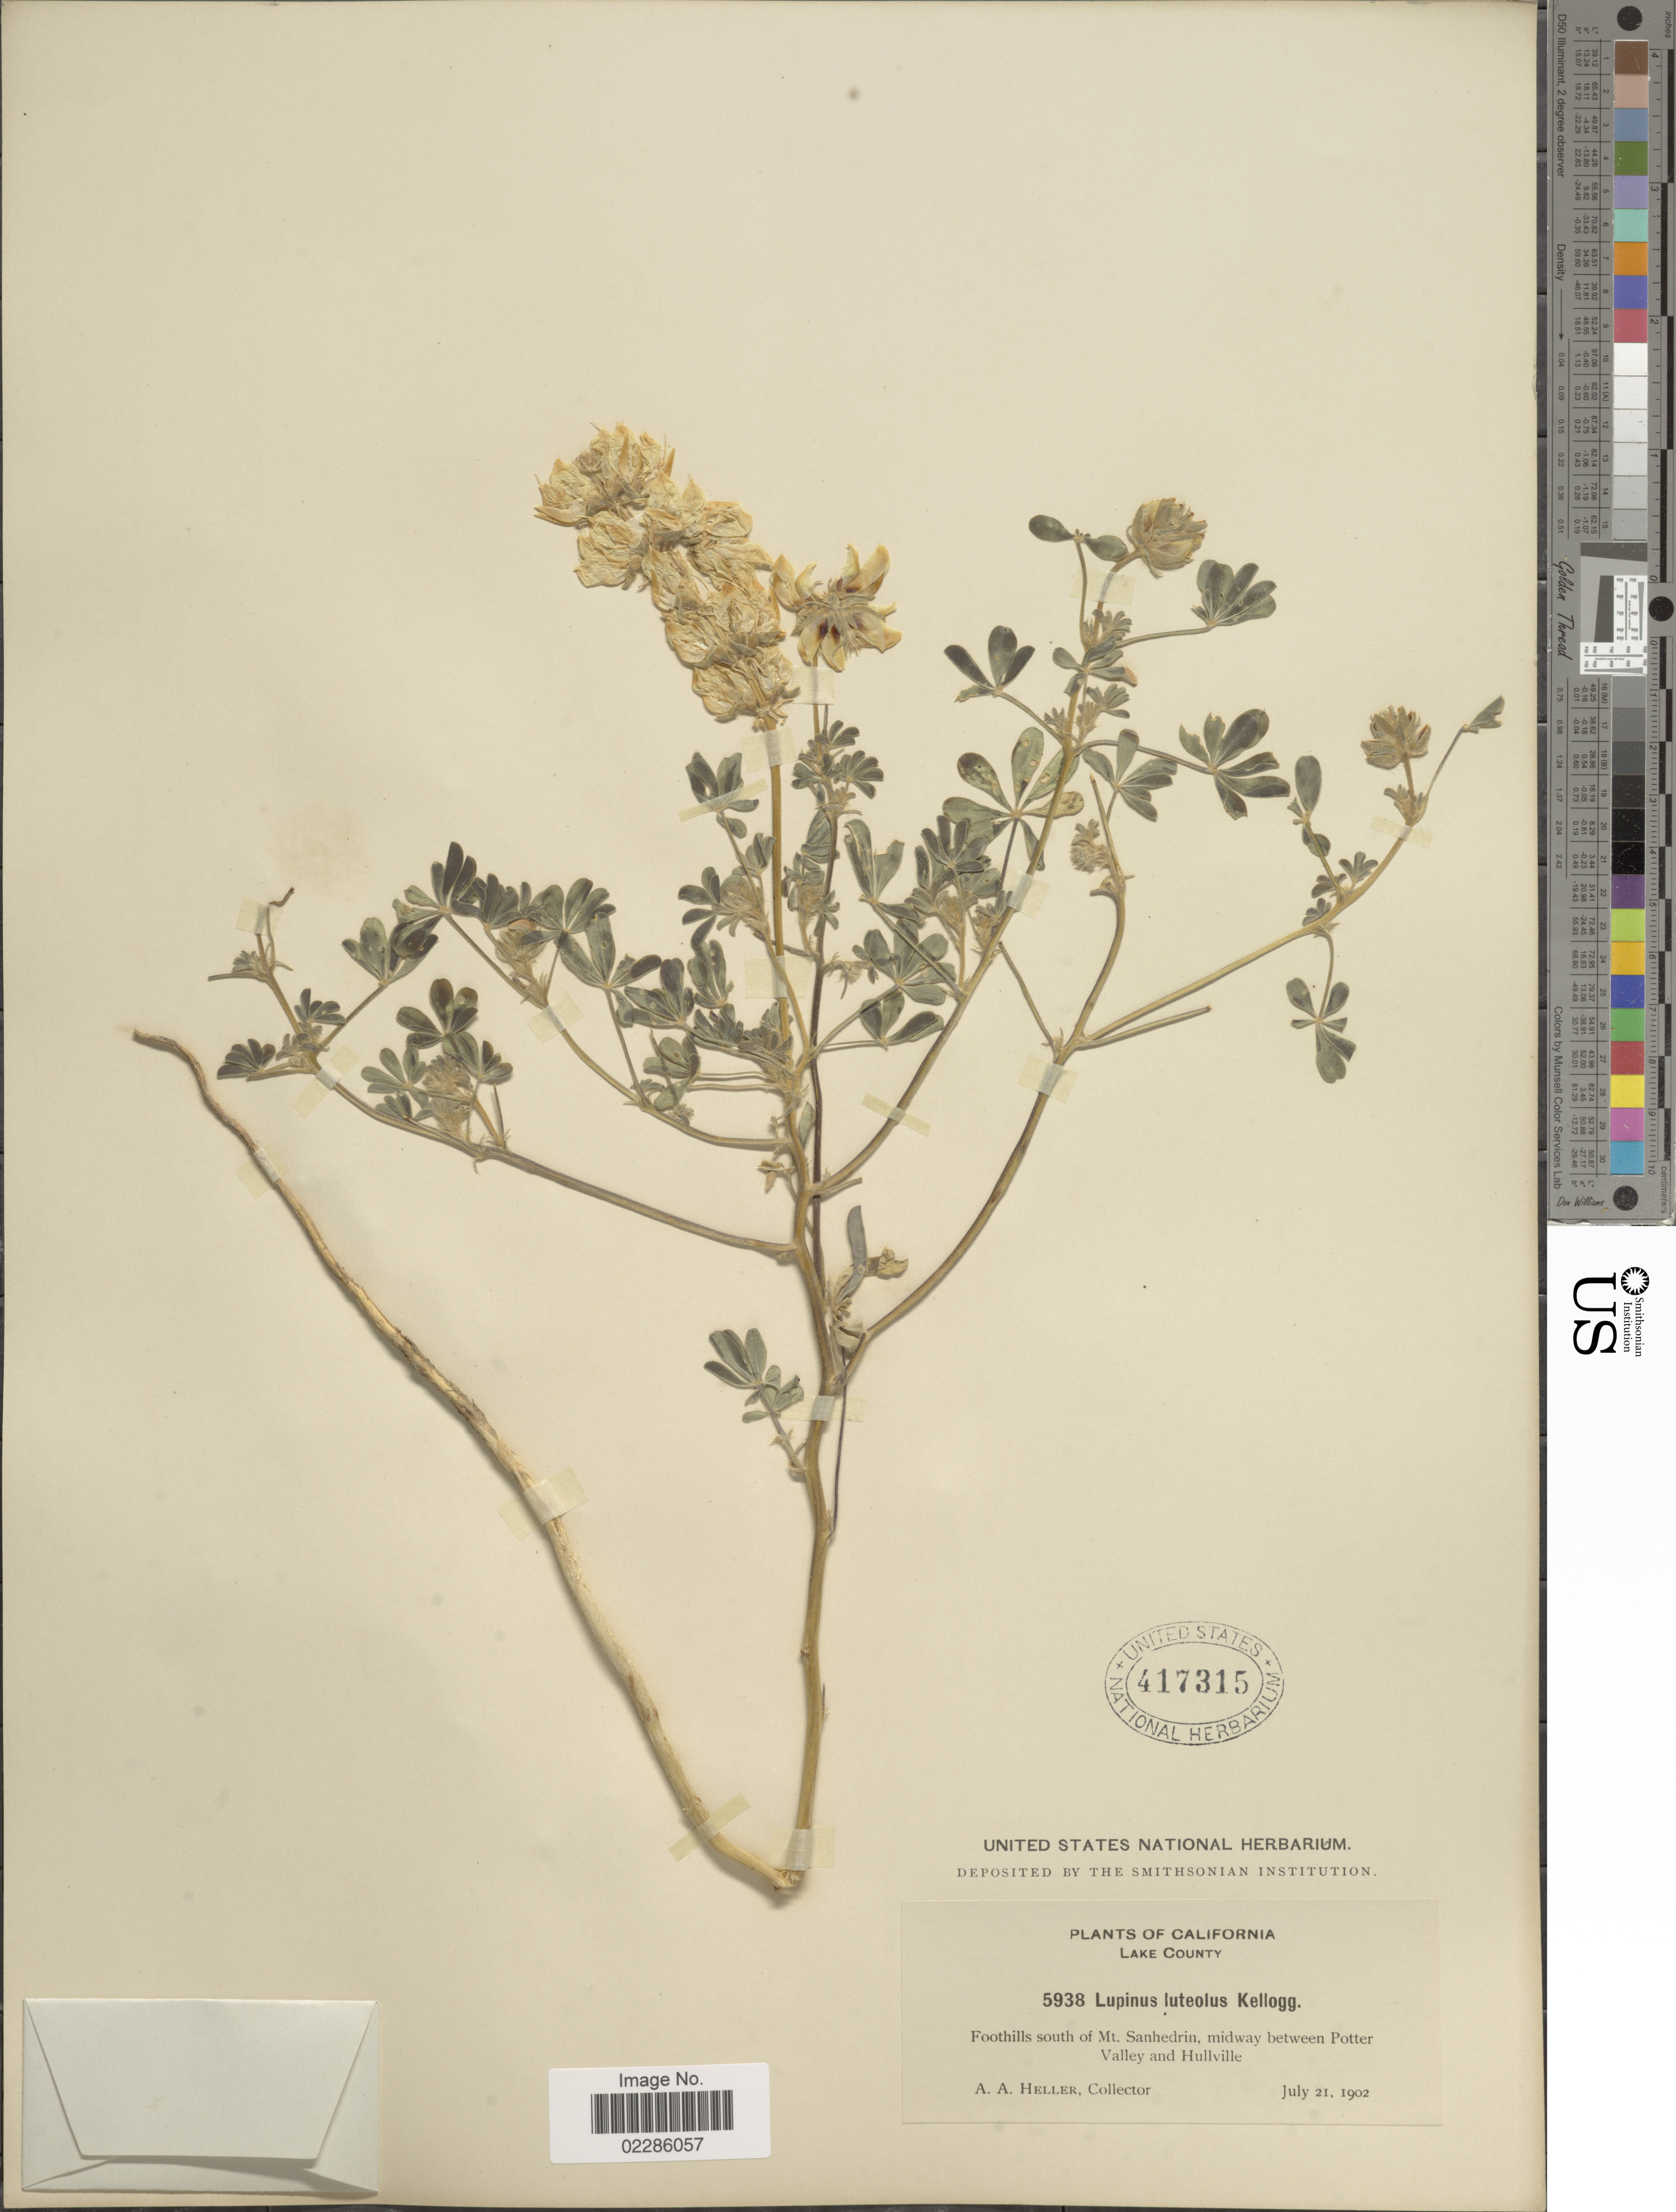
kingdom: Plantae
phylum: Tracheophyta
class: Magnoliopsida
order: Fabales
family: Fabaceae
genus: Lupinus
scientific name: Lupinus luteolus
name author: Kellogg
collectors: A. A. Heller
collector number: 5938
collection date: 1902-07-21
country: United States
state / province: California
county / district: Lake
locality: Lake County, Foothills south of Mt Sanhedrin, midway between Potter Valley and Hullville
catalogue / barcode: US 417315